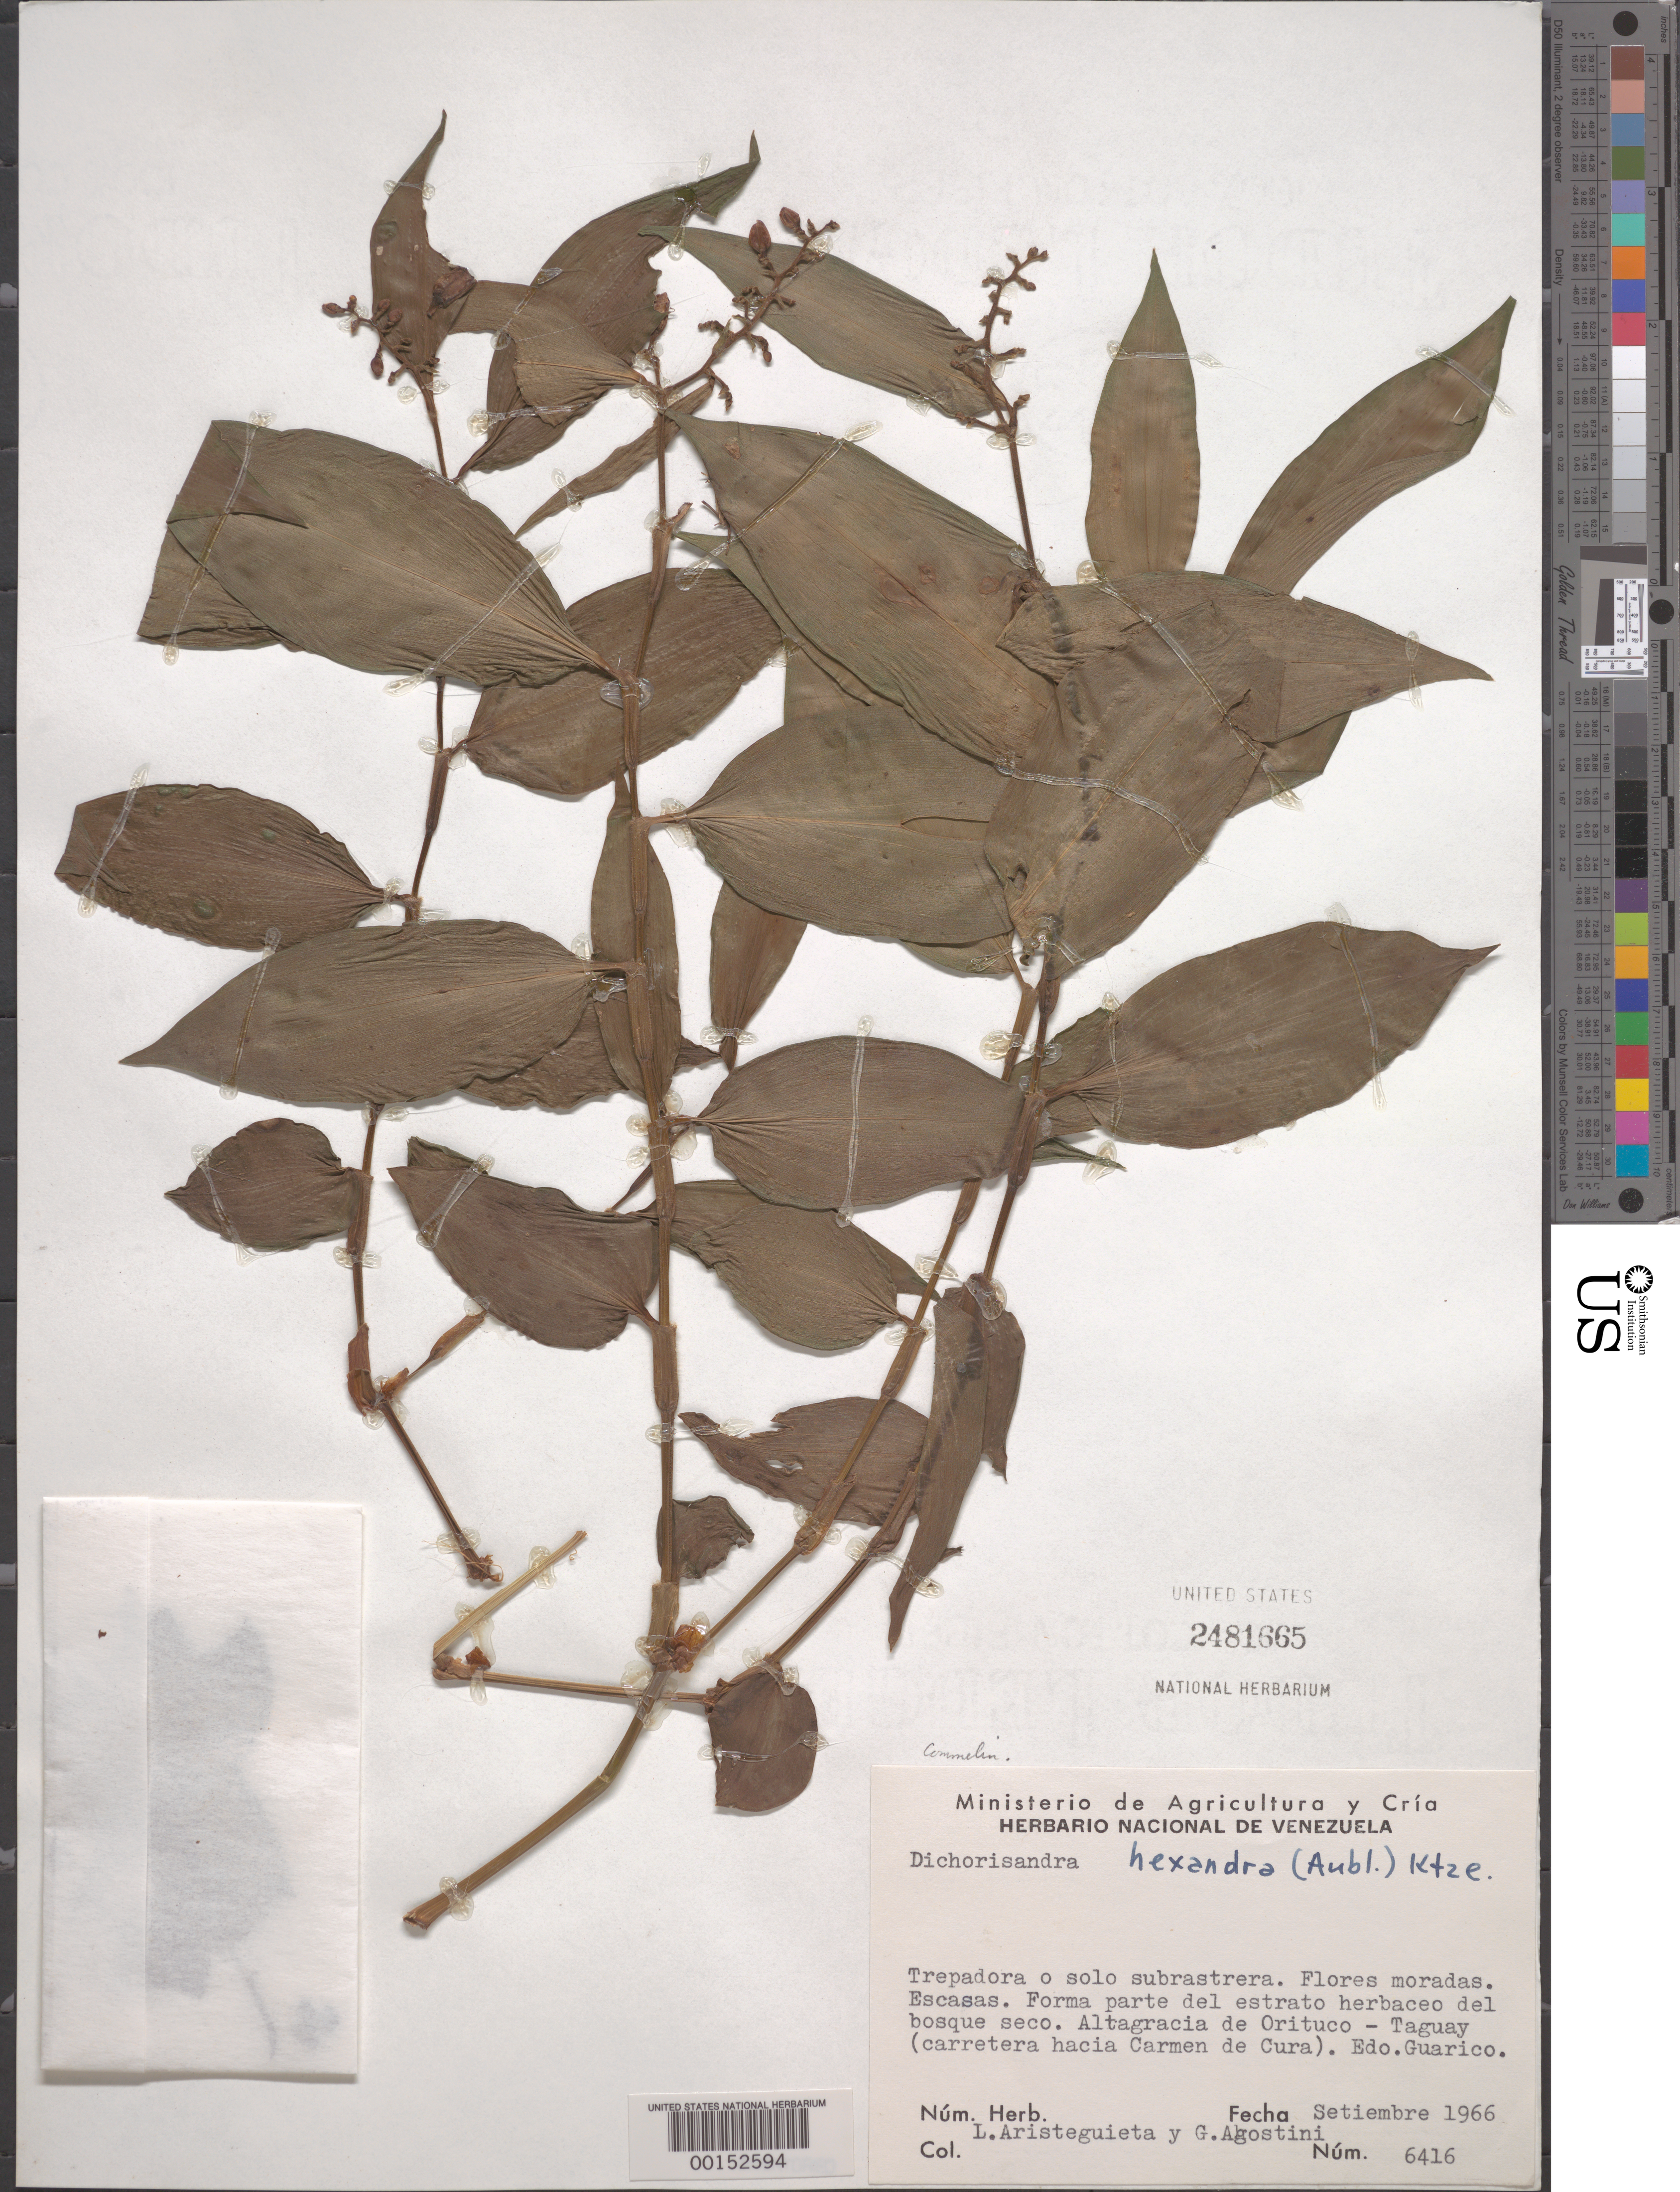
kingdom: Plantae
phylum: Tracheophyta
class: Liliopsida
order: Commelinales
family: Commelinaceae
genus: Dichorisandra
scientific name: Dichorisandra hexandra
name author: (Aubl.) Standl.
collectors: L. Aristeguieta & G. Agostini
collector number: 6416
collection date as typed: Sep 1966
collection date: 1966-09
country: Venezuela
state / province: Guárico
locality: Orituco-tagauy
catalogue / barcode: US 2481665